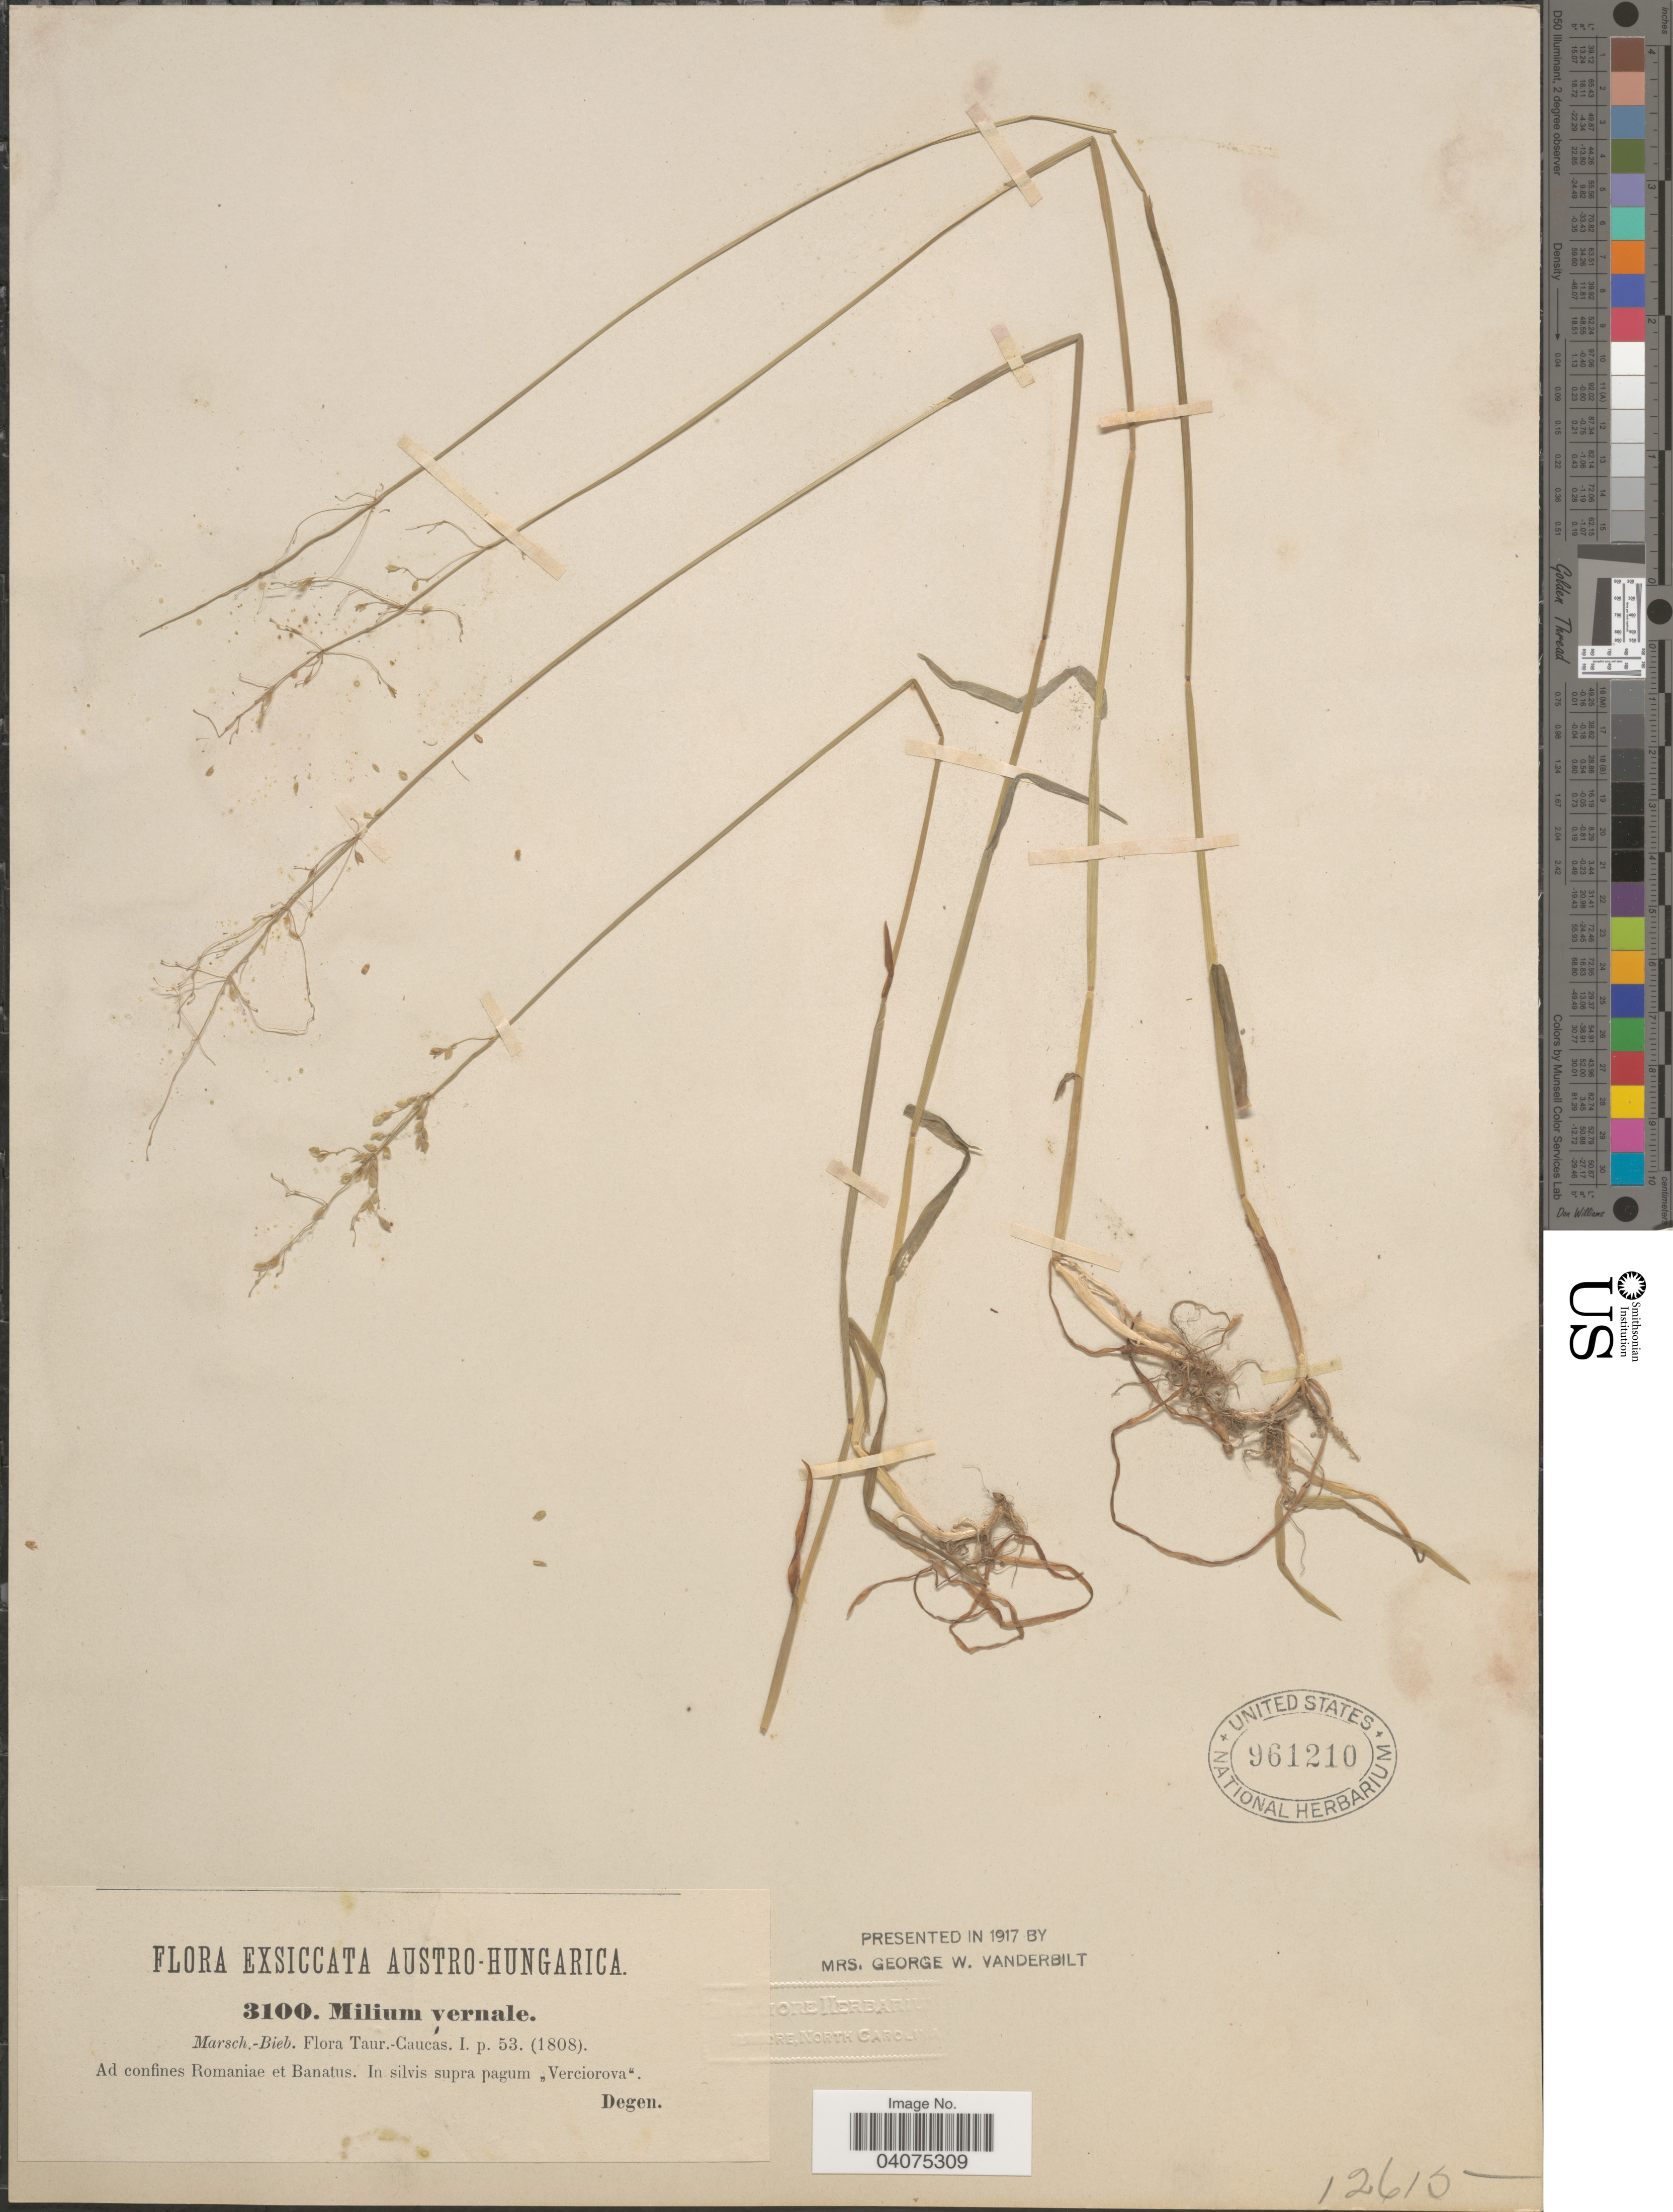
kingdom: Plantae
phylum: Tracheophyta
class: Liliopsida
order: Poales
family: Poaceae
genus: Milium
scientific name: Milium vernale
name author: M. Bieb.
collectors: Degen.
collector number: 3100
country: Romania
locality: Austro-Hungarica. Ad confines Romaniae et Banatus. In silvis supra pagum "Verciorova".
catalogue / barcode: US 961210